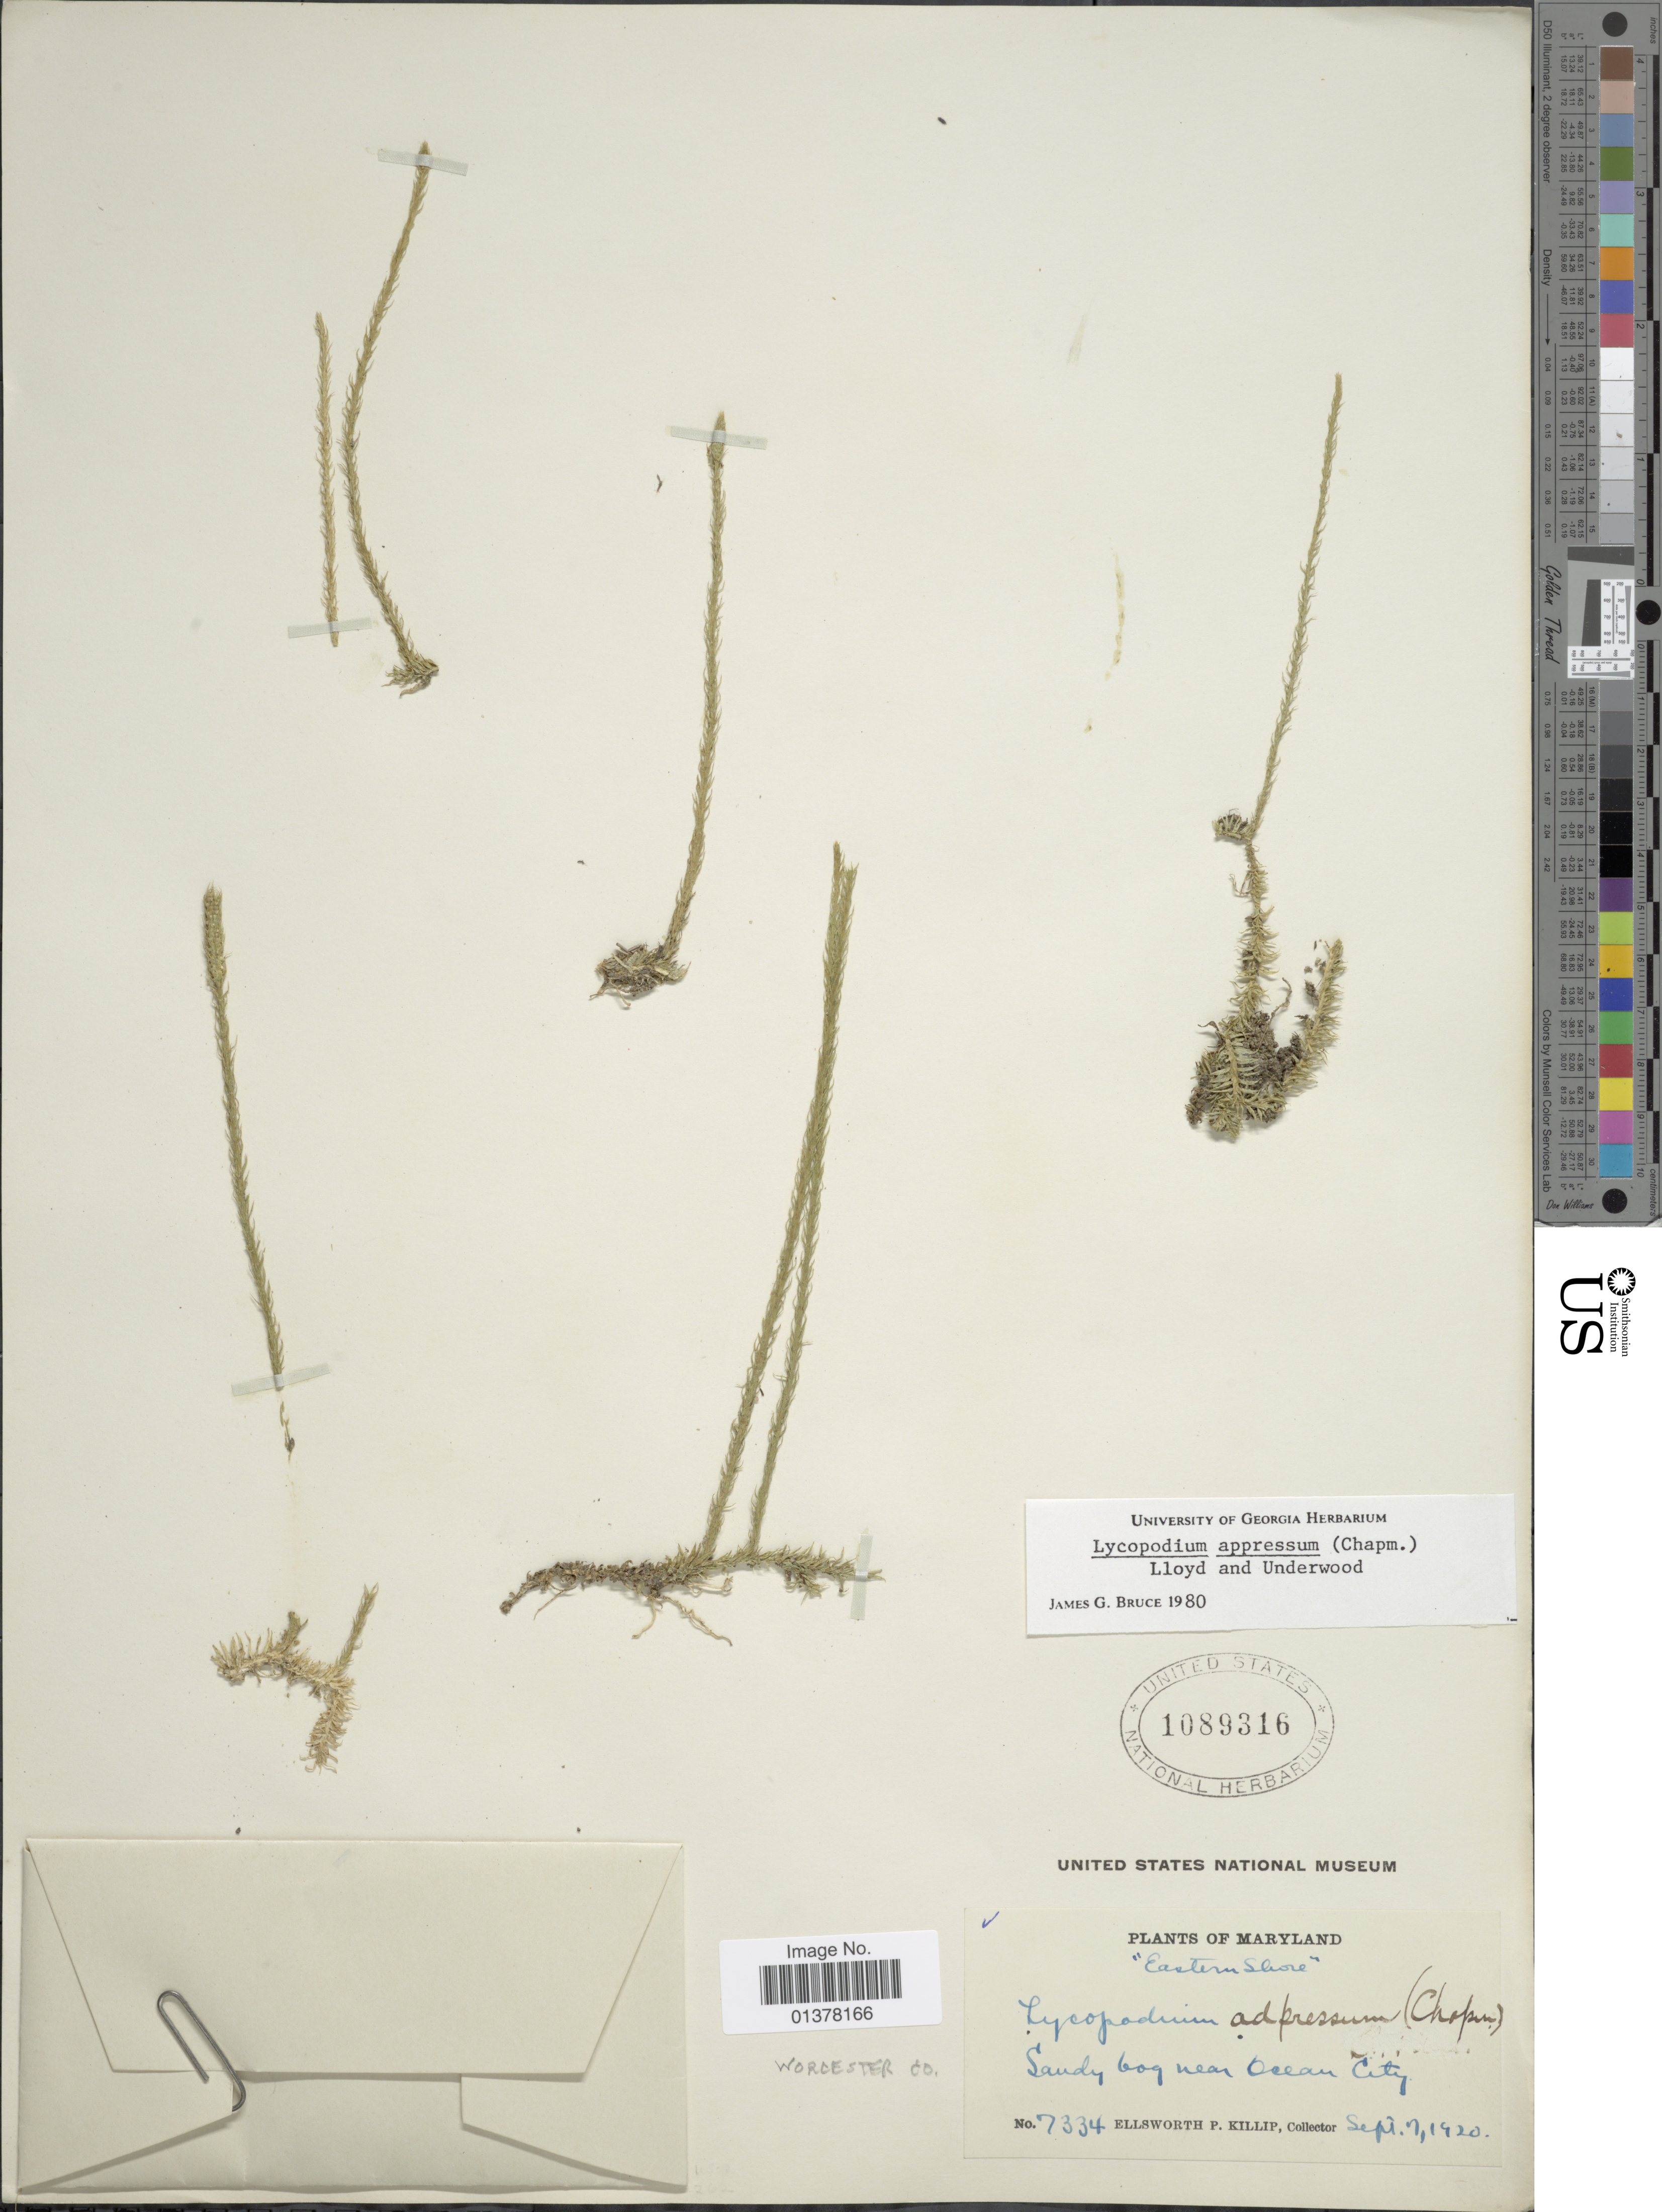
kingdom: Plantae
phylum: Tracheophyta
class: Lycopodiopsida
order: Lycopodiales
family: Lycopodiaceae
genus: Lycopodiella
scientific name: Lycopodiella appressa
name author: (Chapm.) Cranfill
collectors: E. P. Killip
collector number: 7334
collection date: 1920-09-07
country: United States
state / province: Maryland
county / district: Worcester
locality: Eastern Shore, sandy bog near Ocean City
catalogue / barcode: US 1089316